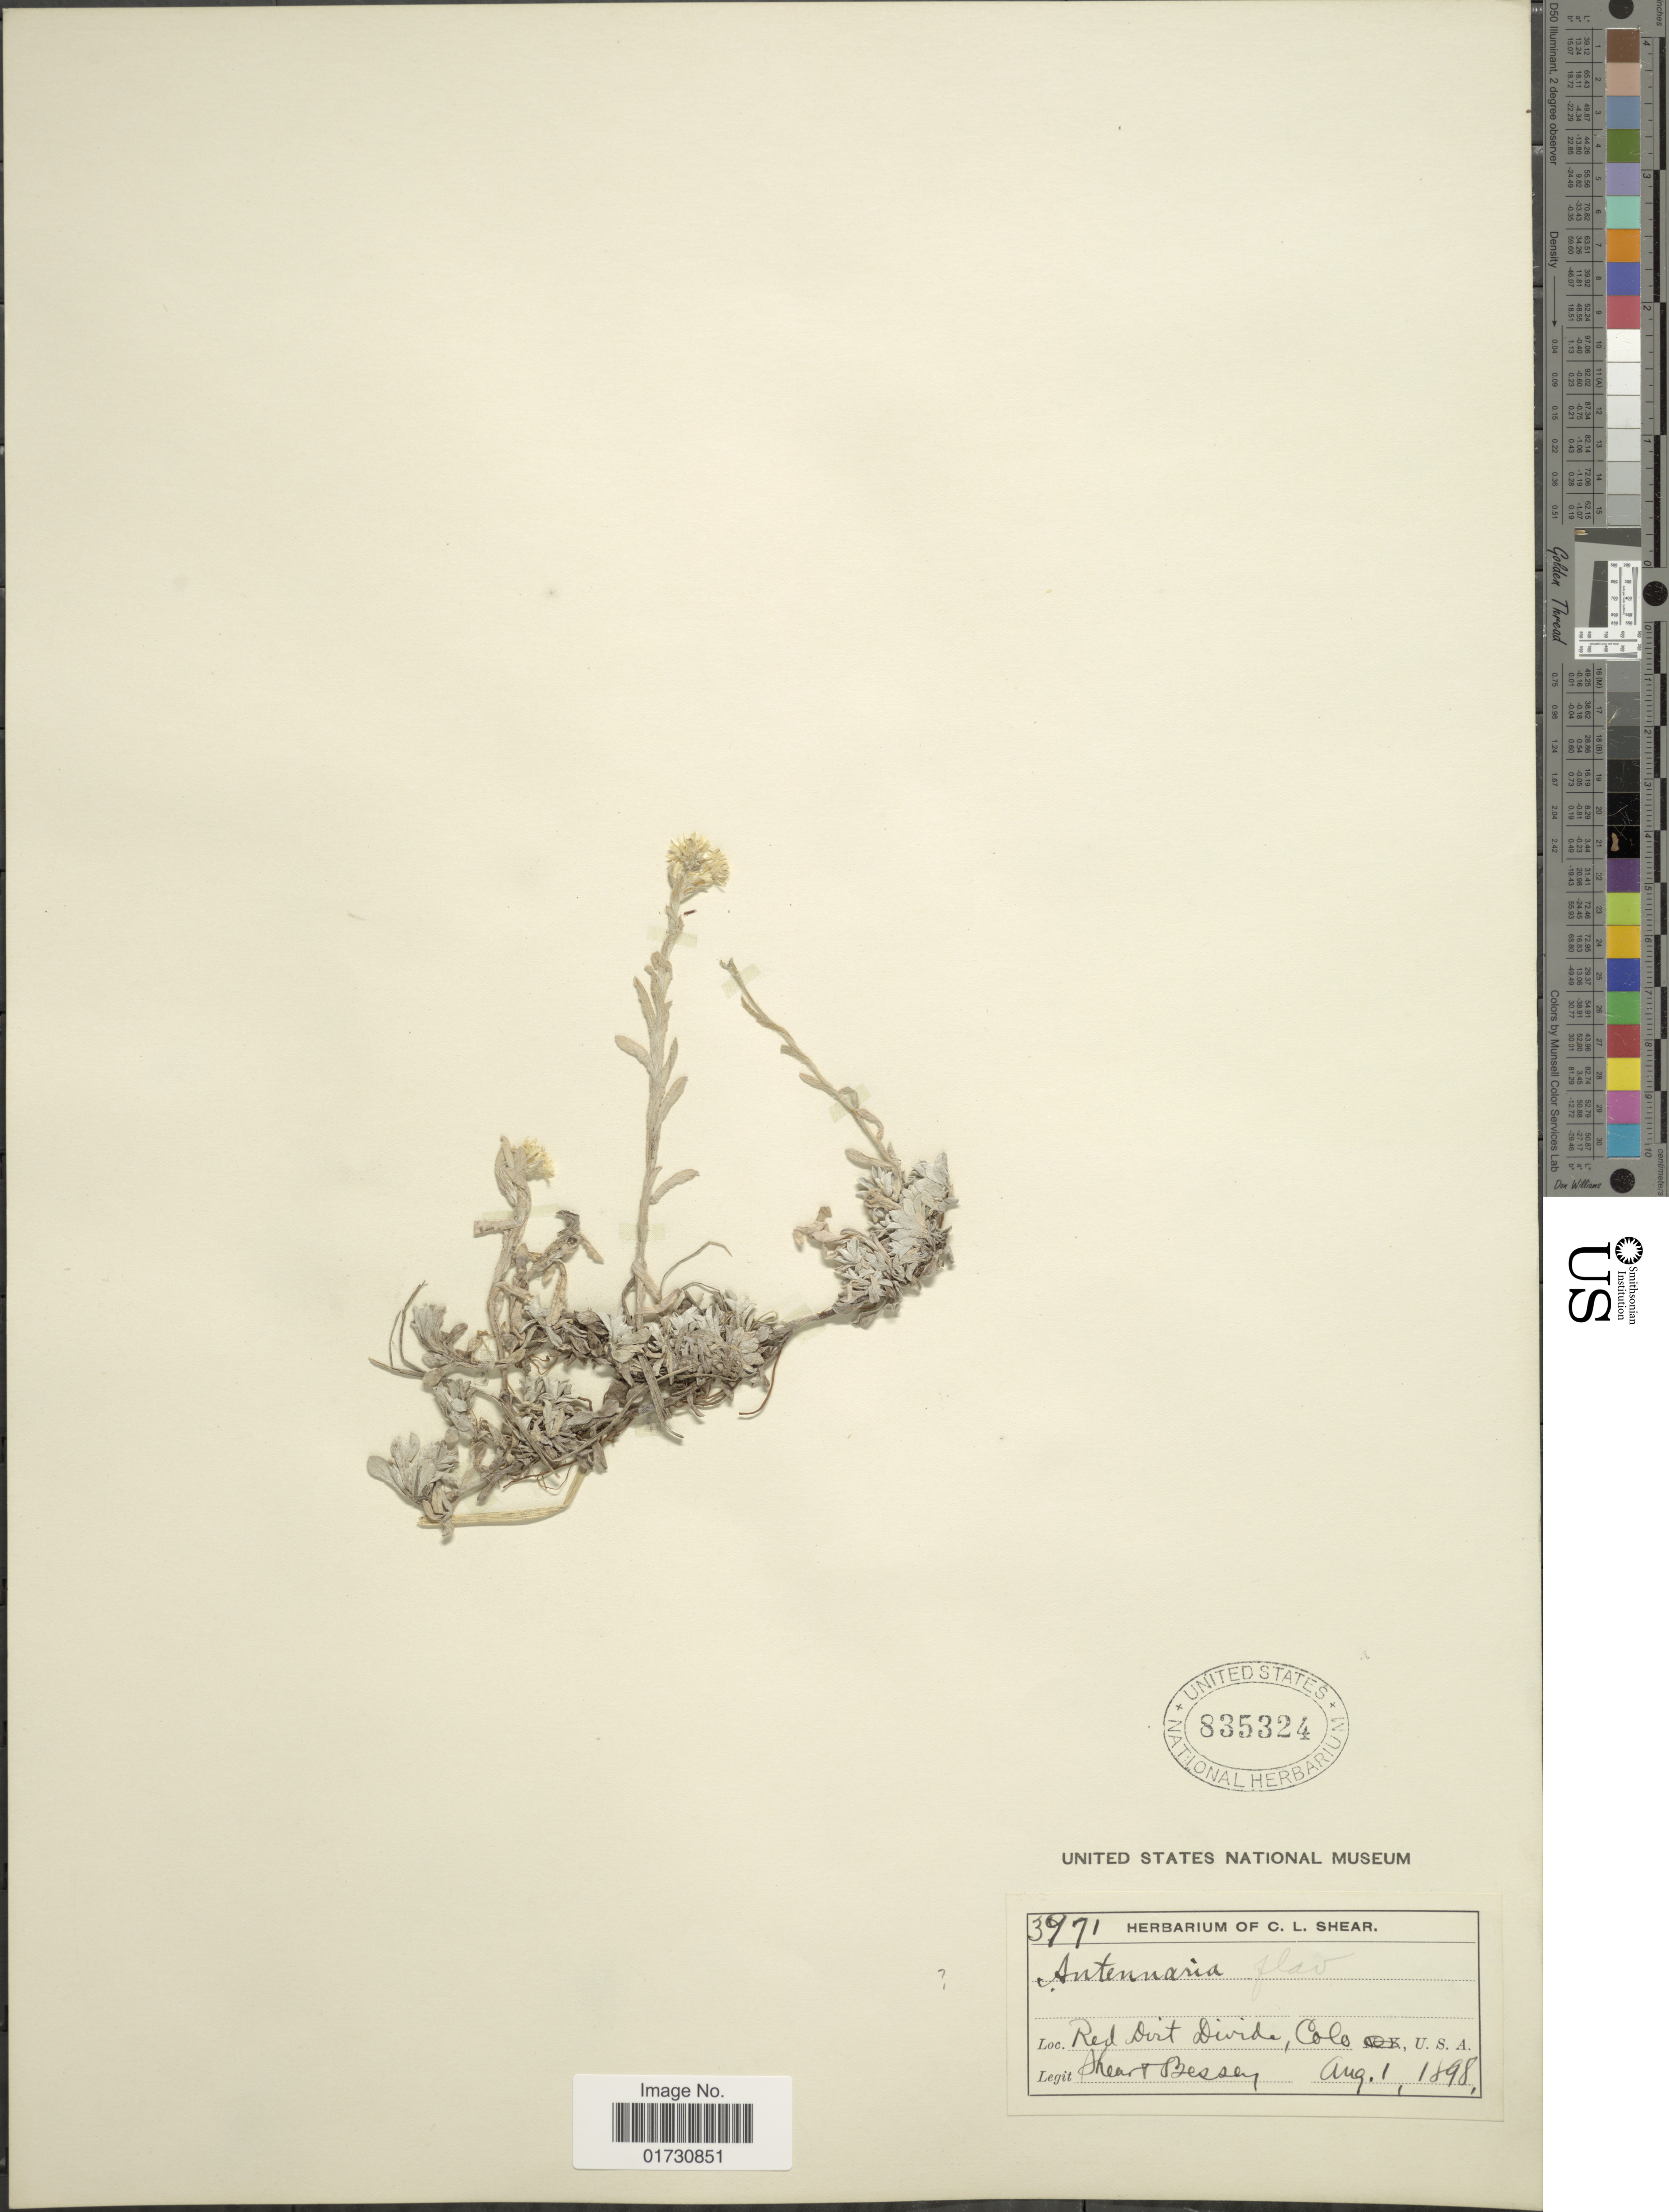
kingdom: Plantae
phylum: Tracheophyta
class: Magnoliopsida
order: Asterales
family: Asteraceae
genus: Antennaria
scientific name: Antennaria flavescens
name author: Rydb.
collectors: -- Shear & -. Bessey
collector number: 3971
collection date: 1898-08-01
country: United States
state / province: Colorado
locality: Red Dirt Divide, Colo.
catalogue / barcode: US 835324